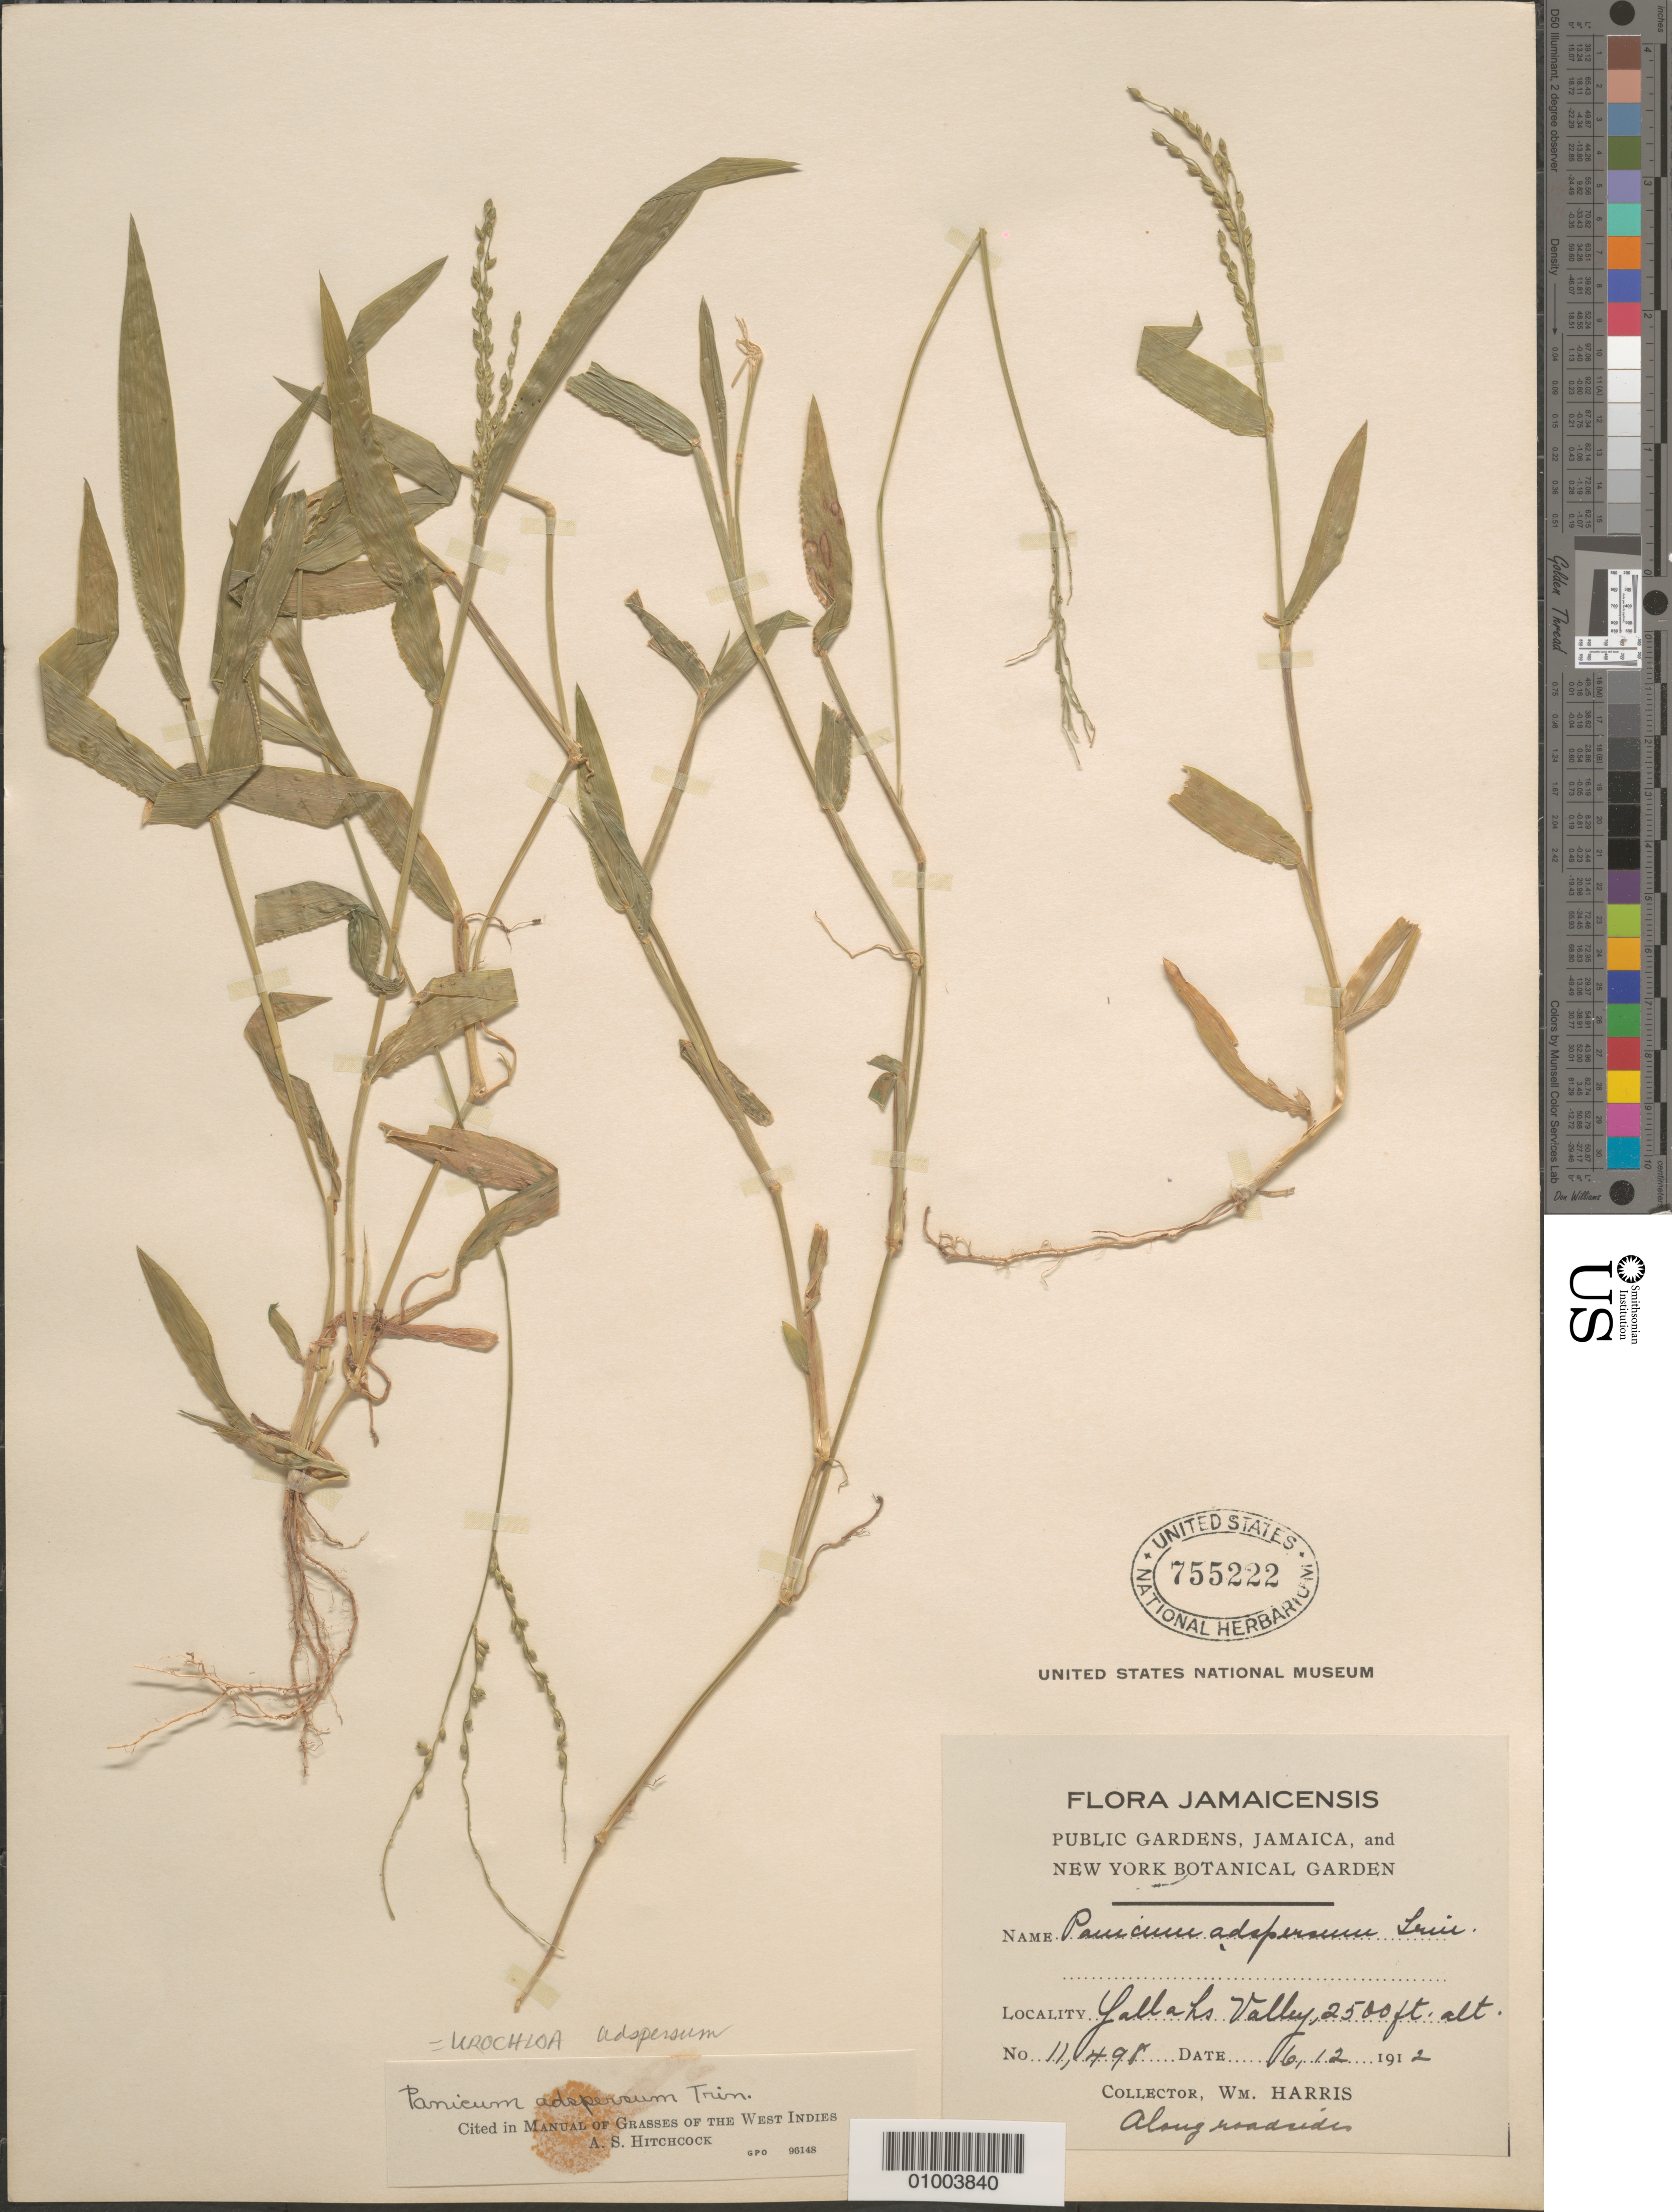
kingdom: Plantae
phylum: Tracheophyta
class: Liliopsida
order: Poales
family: Poaceae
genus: Urochloa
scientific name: Urochloa adspersa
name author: (Trin.) R.D. Webster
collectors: W. H. Harris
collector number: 11498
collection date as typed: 06 Dec 1912 or 12 Jun 1912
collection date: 1912-06-12 or 1912-12-06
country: Jamaica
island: Jamaica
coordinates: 0 N, 0 E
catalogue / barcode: US 755222